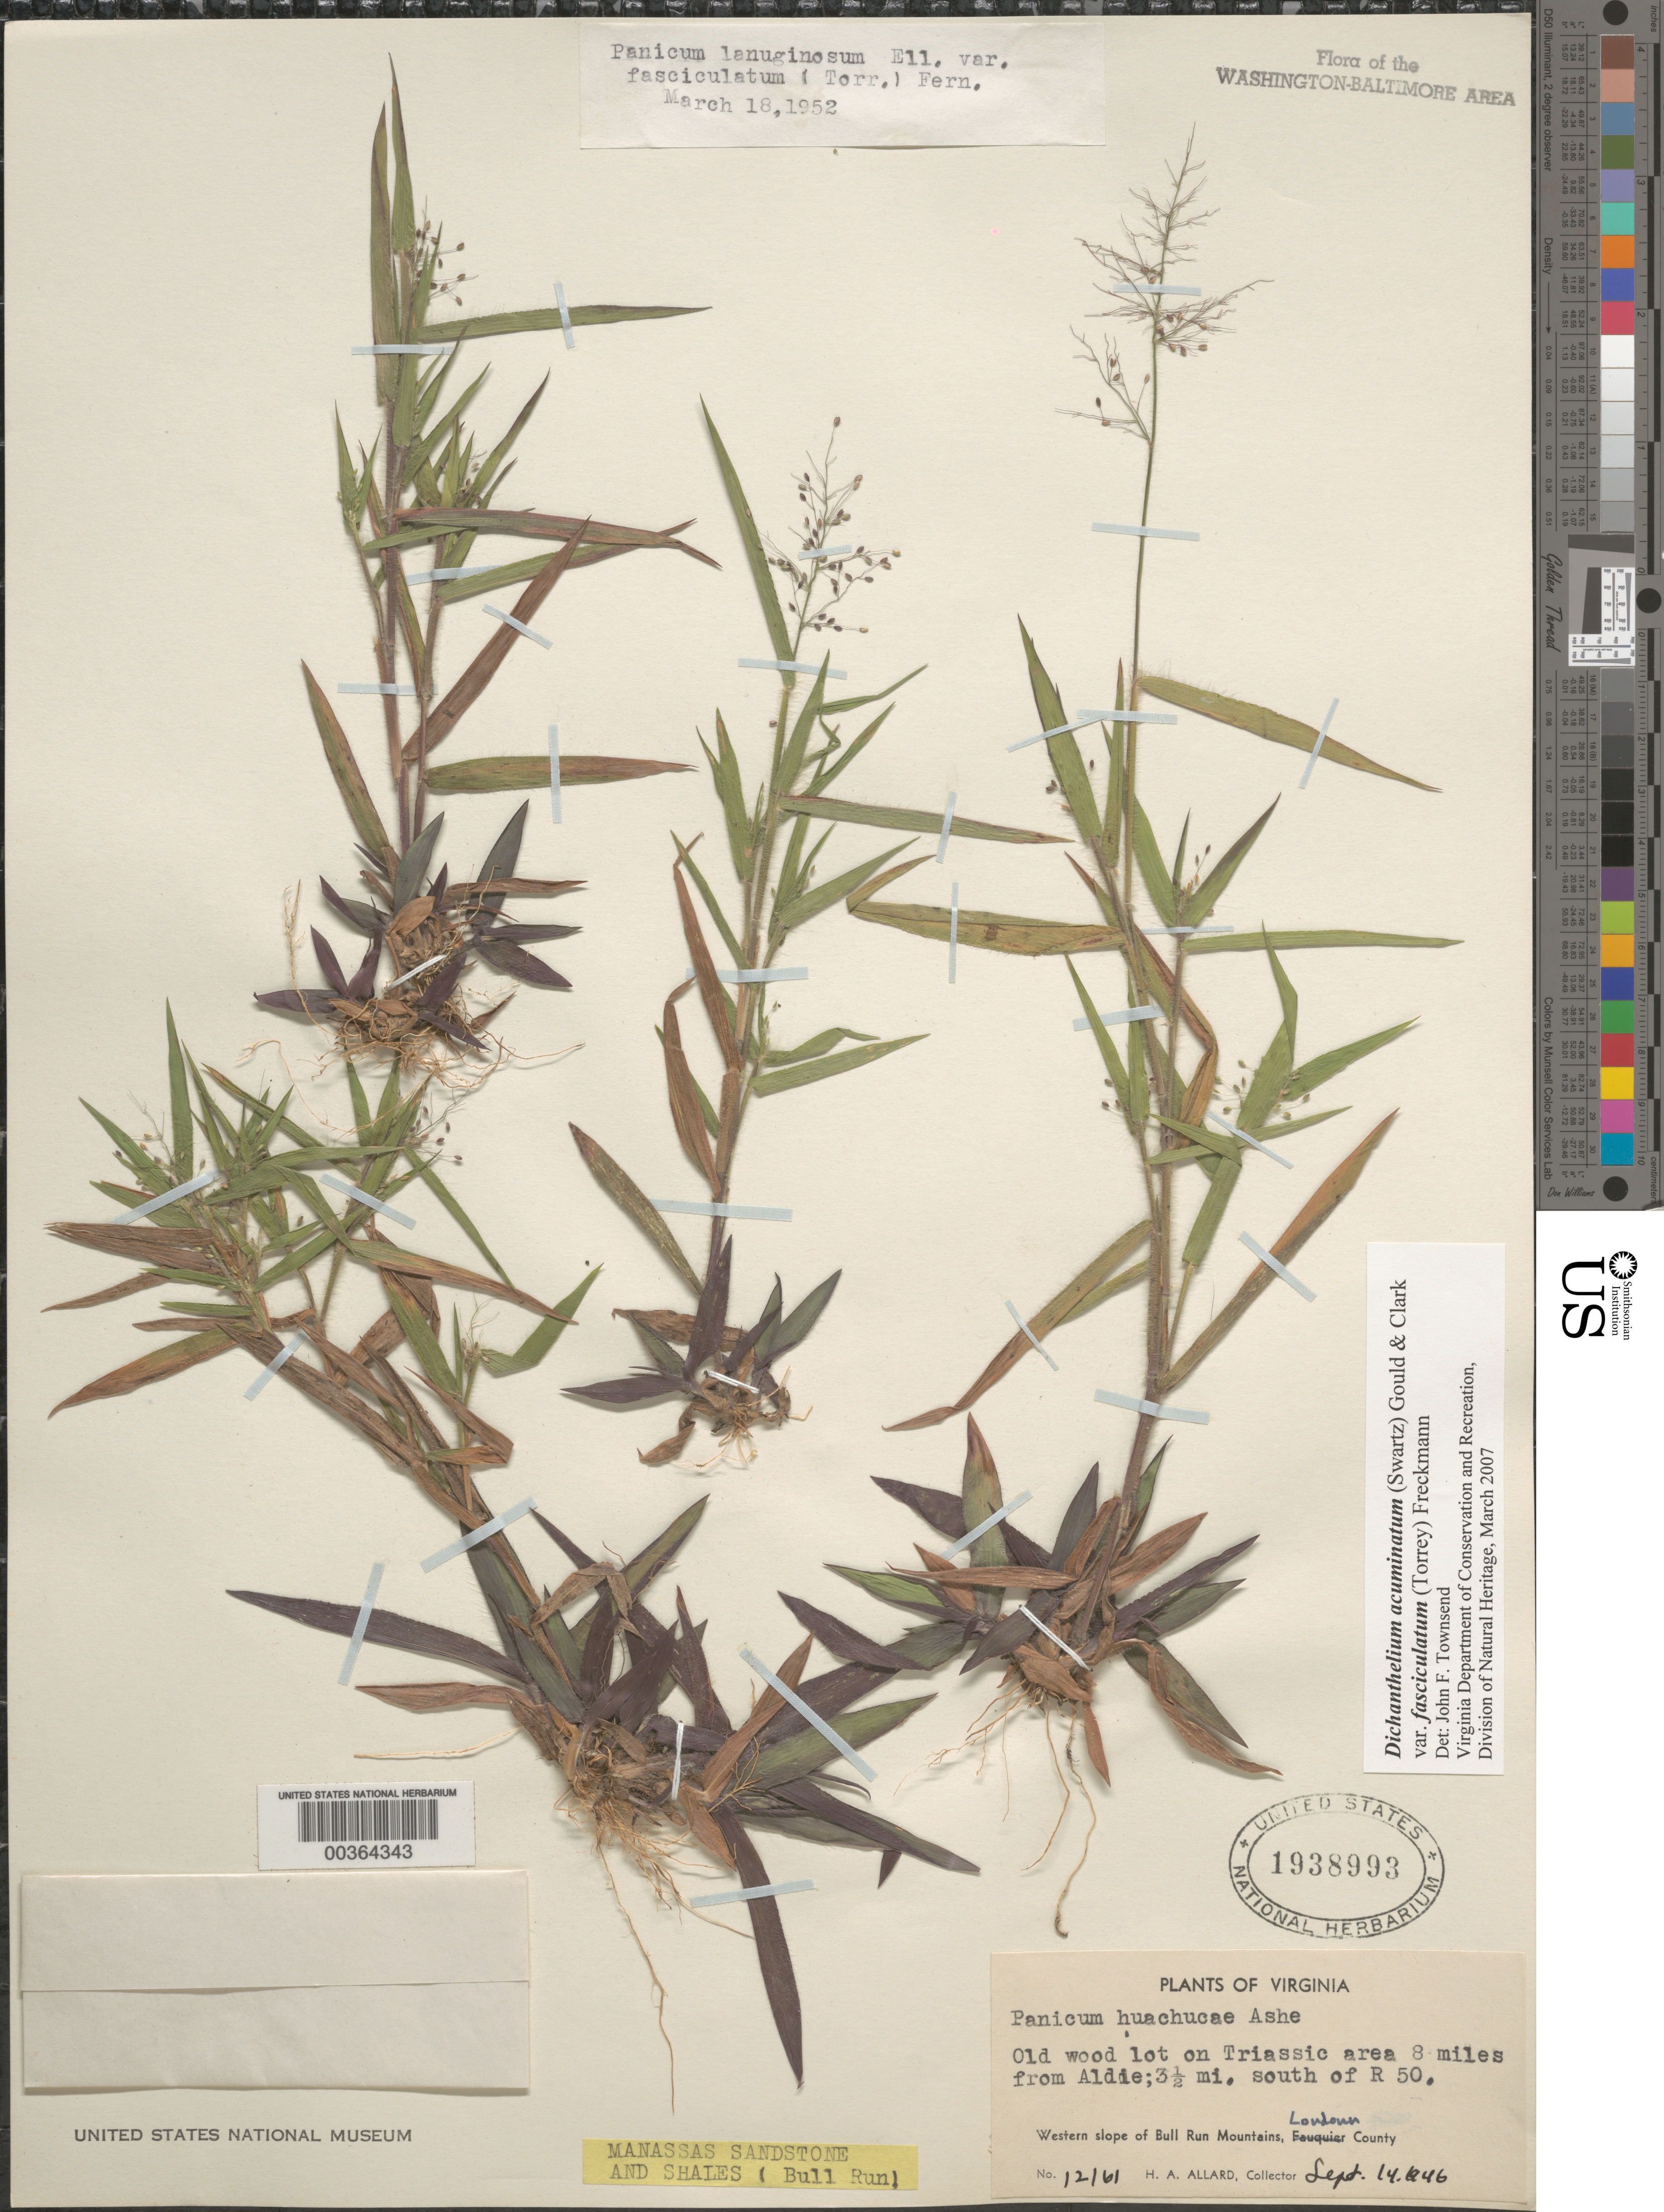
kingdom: Plantae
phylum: Tracheophyta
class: Liliopsida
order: Poales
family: Poaceae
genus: Dichanthelium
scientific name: Dichanthelium acuminatum var. fasciculatum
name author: (Torr.) Freckmann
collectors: H. A. Allard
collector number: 12161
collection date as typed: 14 Sep 1946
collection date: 1946-09-14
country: United States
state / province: Virginia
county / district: Loudoun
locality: South of Route 50, Aldie vicinity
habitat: Old wood lot on triassic area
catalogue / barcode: US 1938993